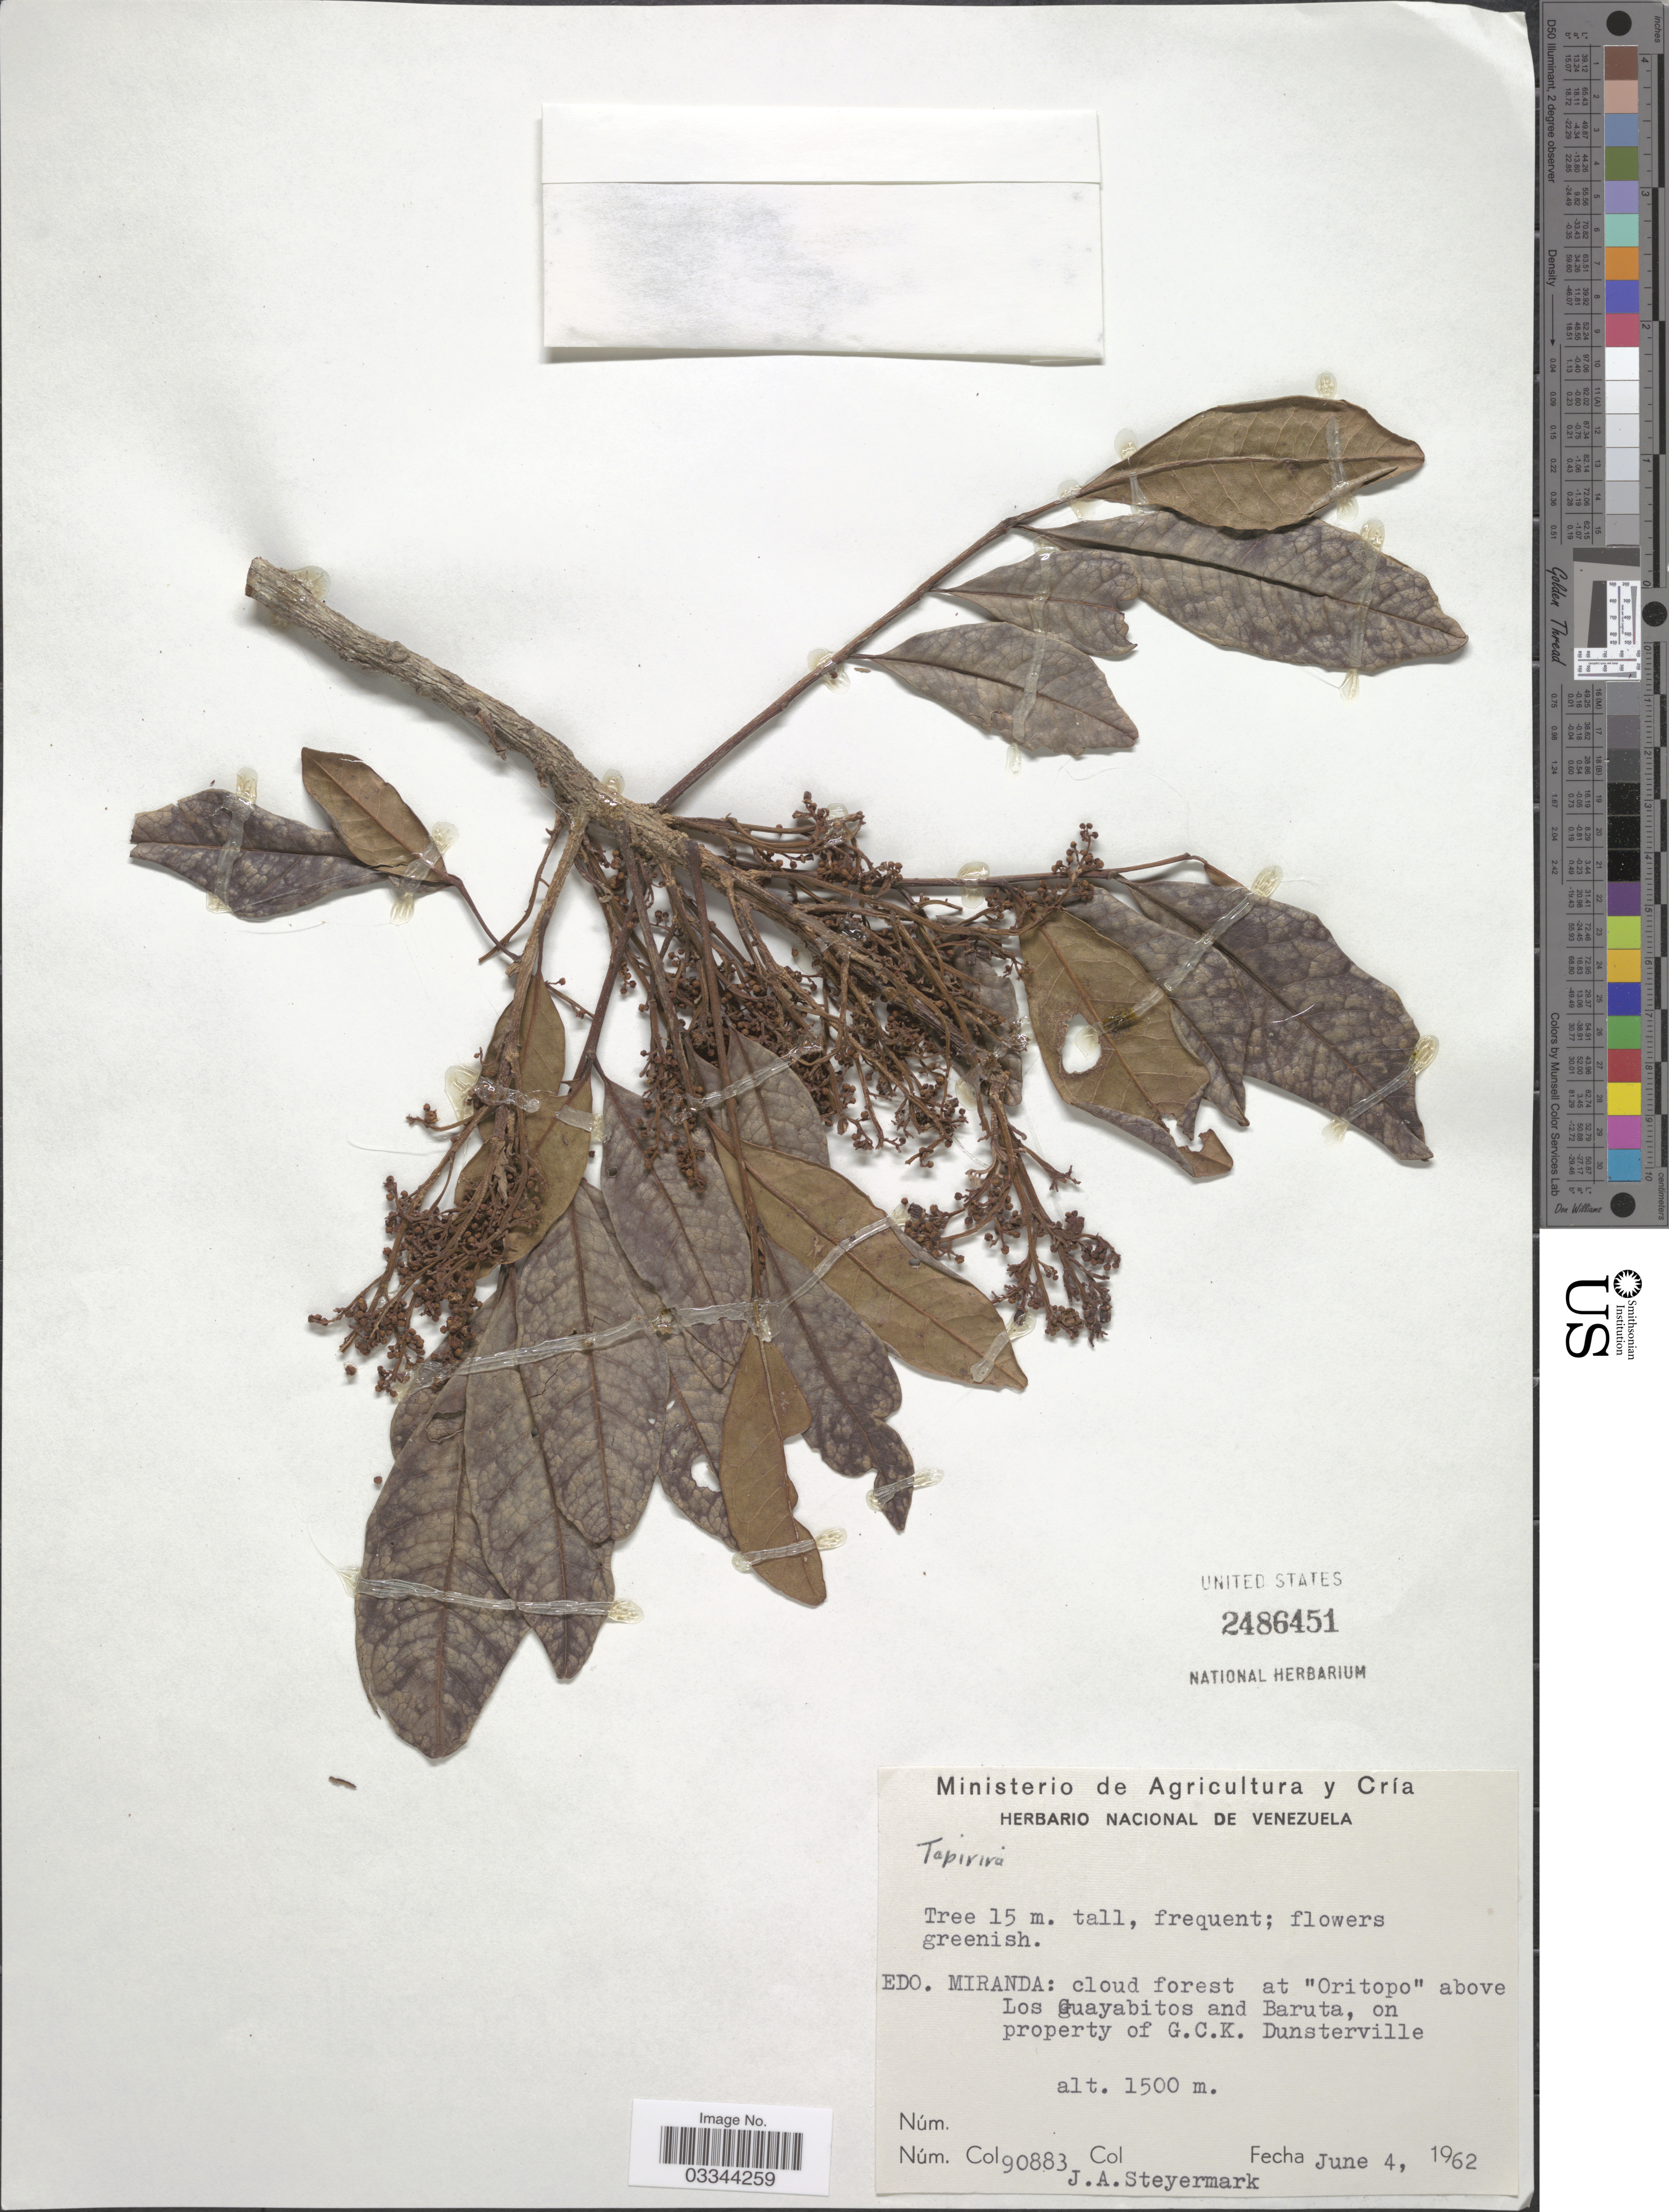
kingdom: Plantae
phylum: Tracheophyta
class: Magnoliopsida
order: Sapindales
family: Anacardiaceae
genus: Tapirira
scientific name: Tapirira sp.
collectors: J. Steyermark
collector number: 90883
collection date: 1962-06-04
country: Venezuela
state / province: Miranda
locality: Cloud forest at "Oritopo" above Los Guayabitos and Baruta, on property of G.C.K. Dunsterville.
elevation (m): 1500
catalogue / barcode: US 2486451